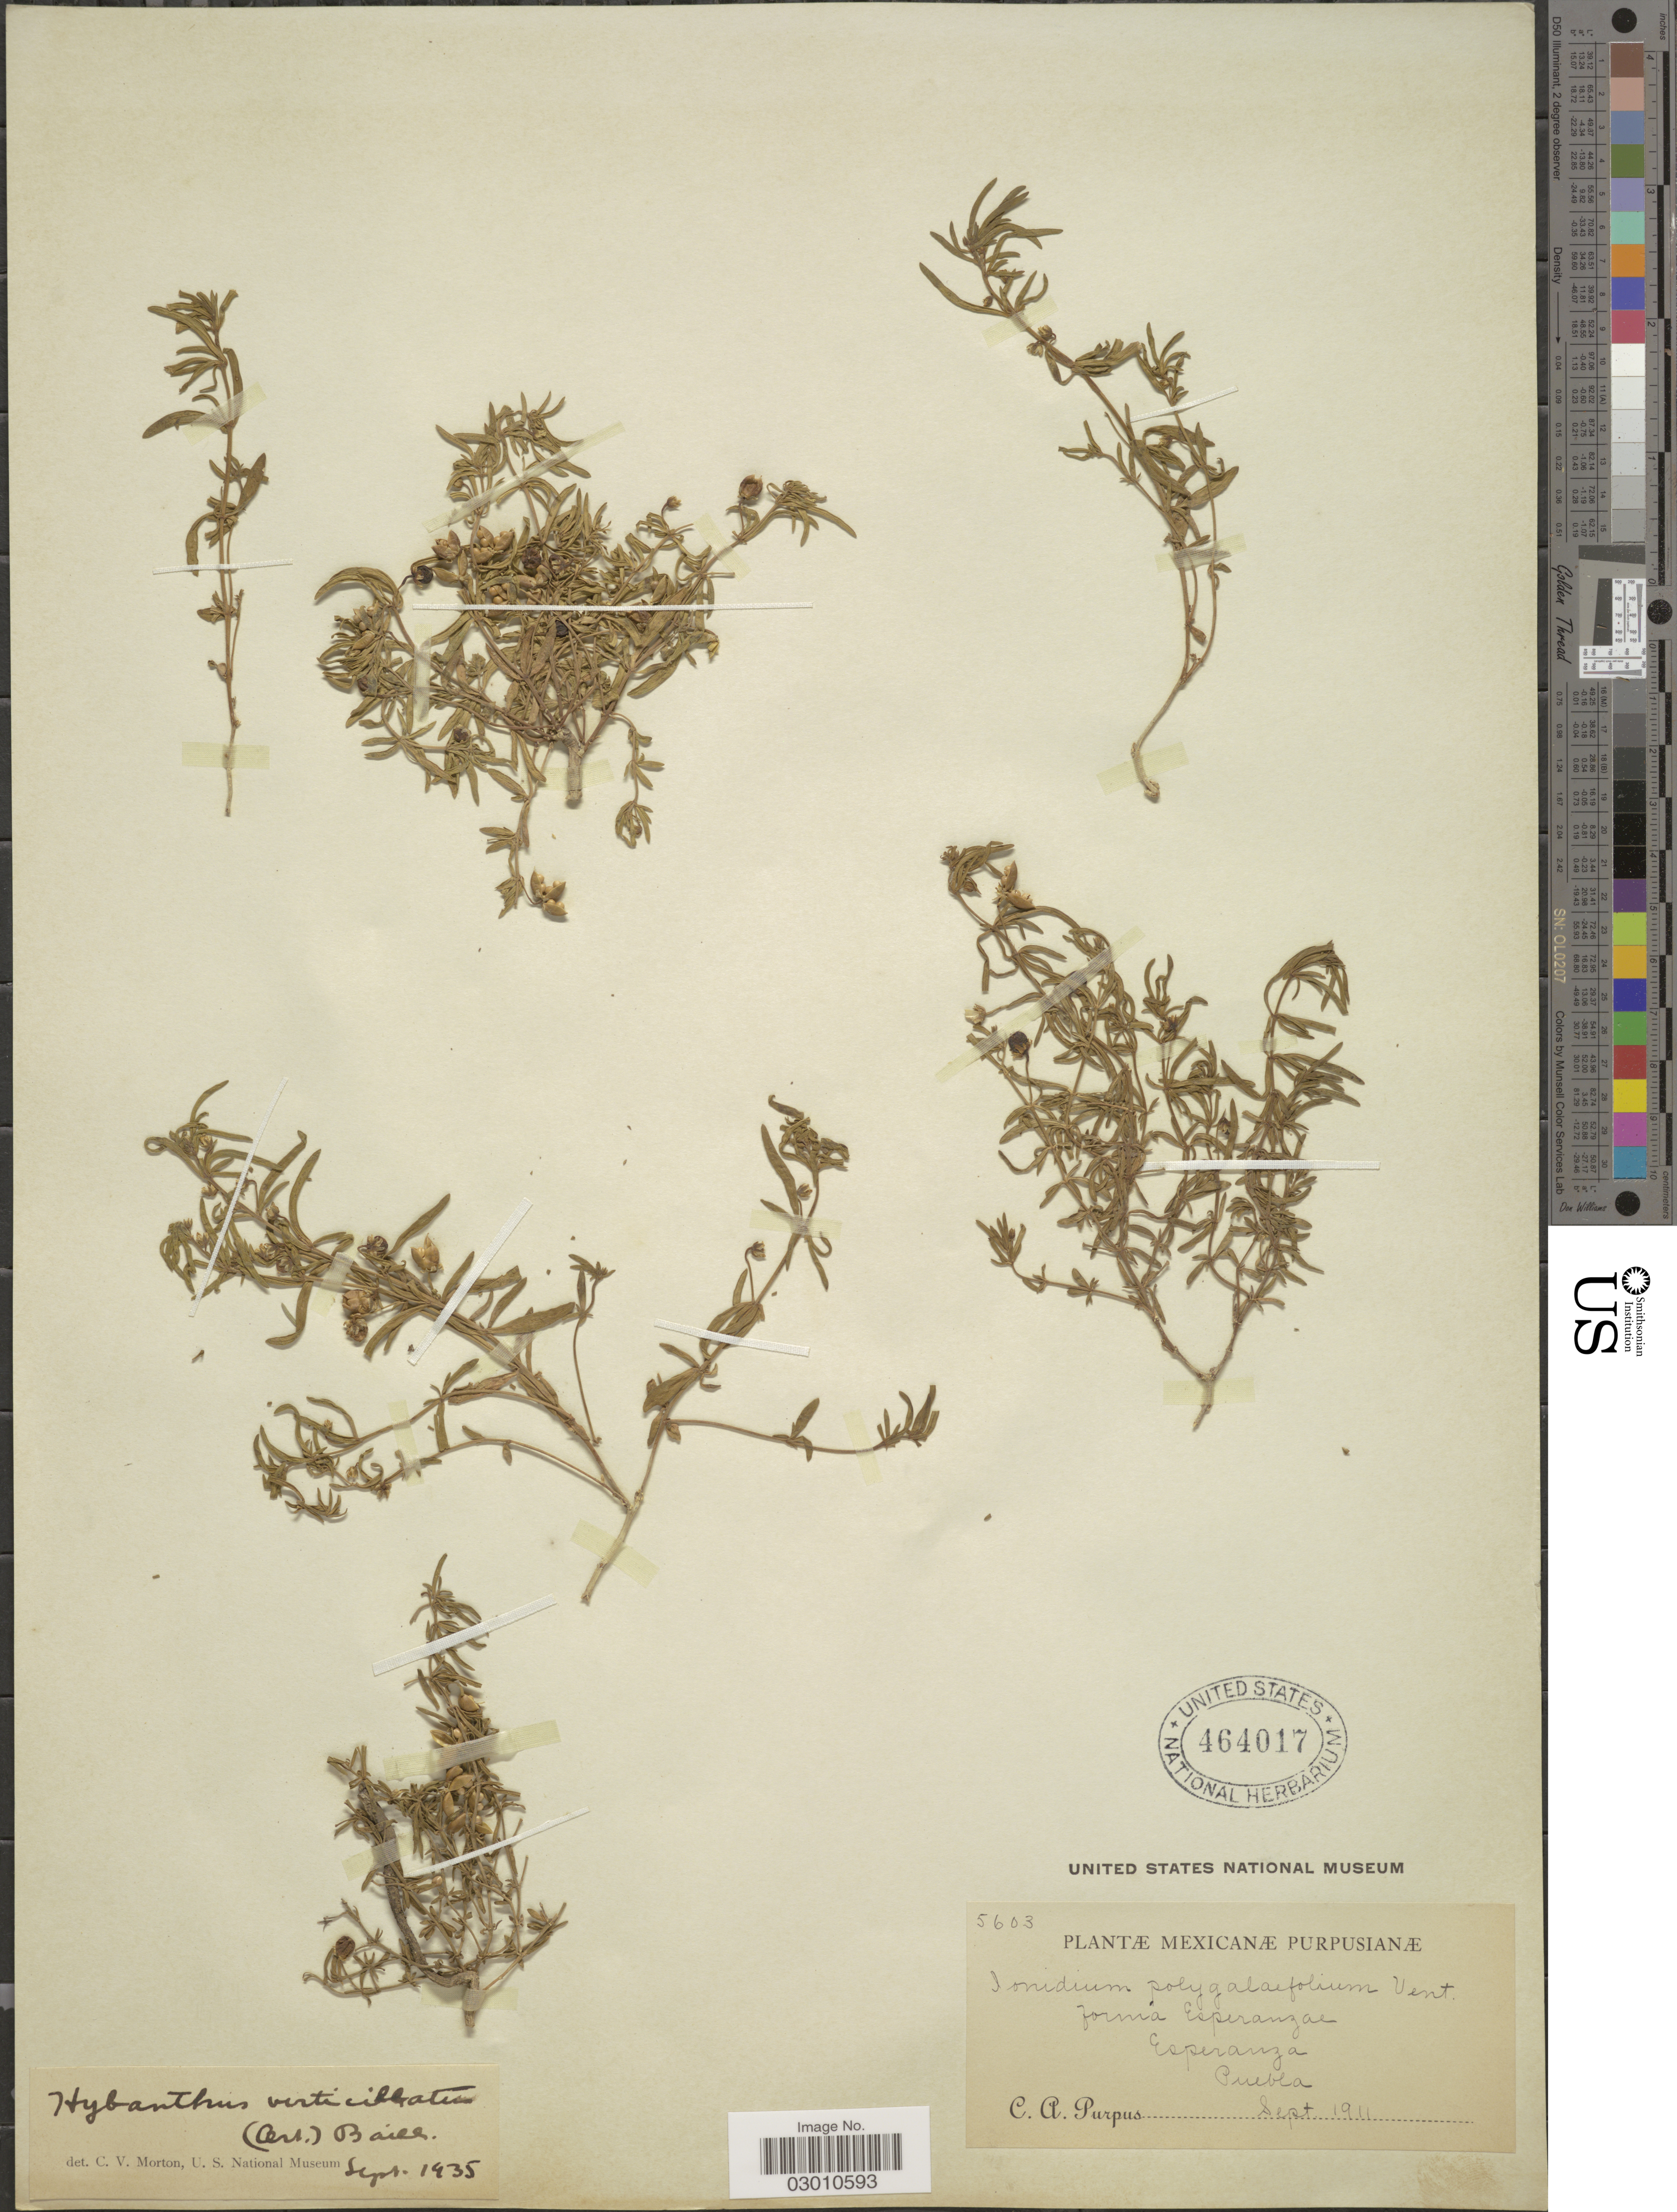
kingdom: Plantae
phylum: Tracheophyta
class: Magnoliopsida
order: Malpighiales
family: Violaceae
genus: Pombalia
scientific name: Pombalia verticillata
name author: (Ortega) Paula-Souza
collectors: C. A. Purpus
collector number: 5603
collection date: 1911-09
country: Mexico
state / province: Puebla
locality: Esperanza.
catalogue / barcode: US 464017